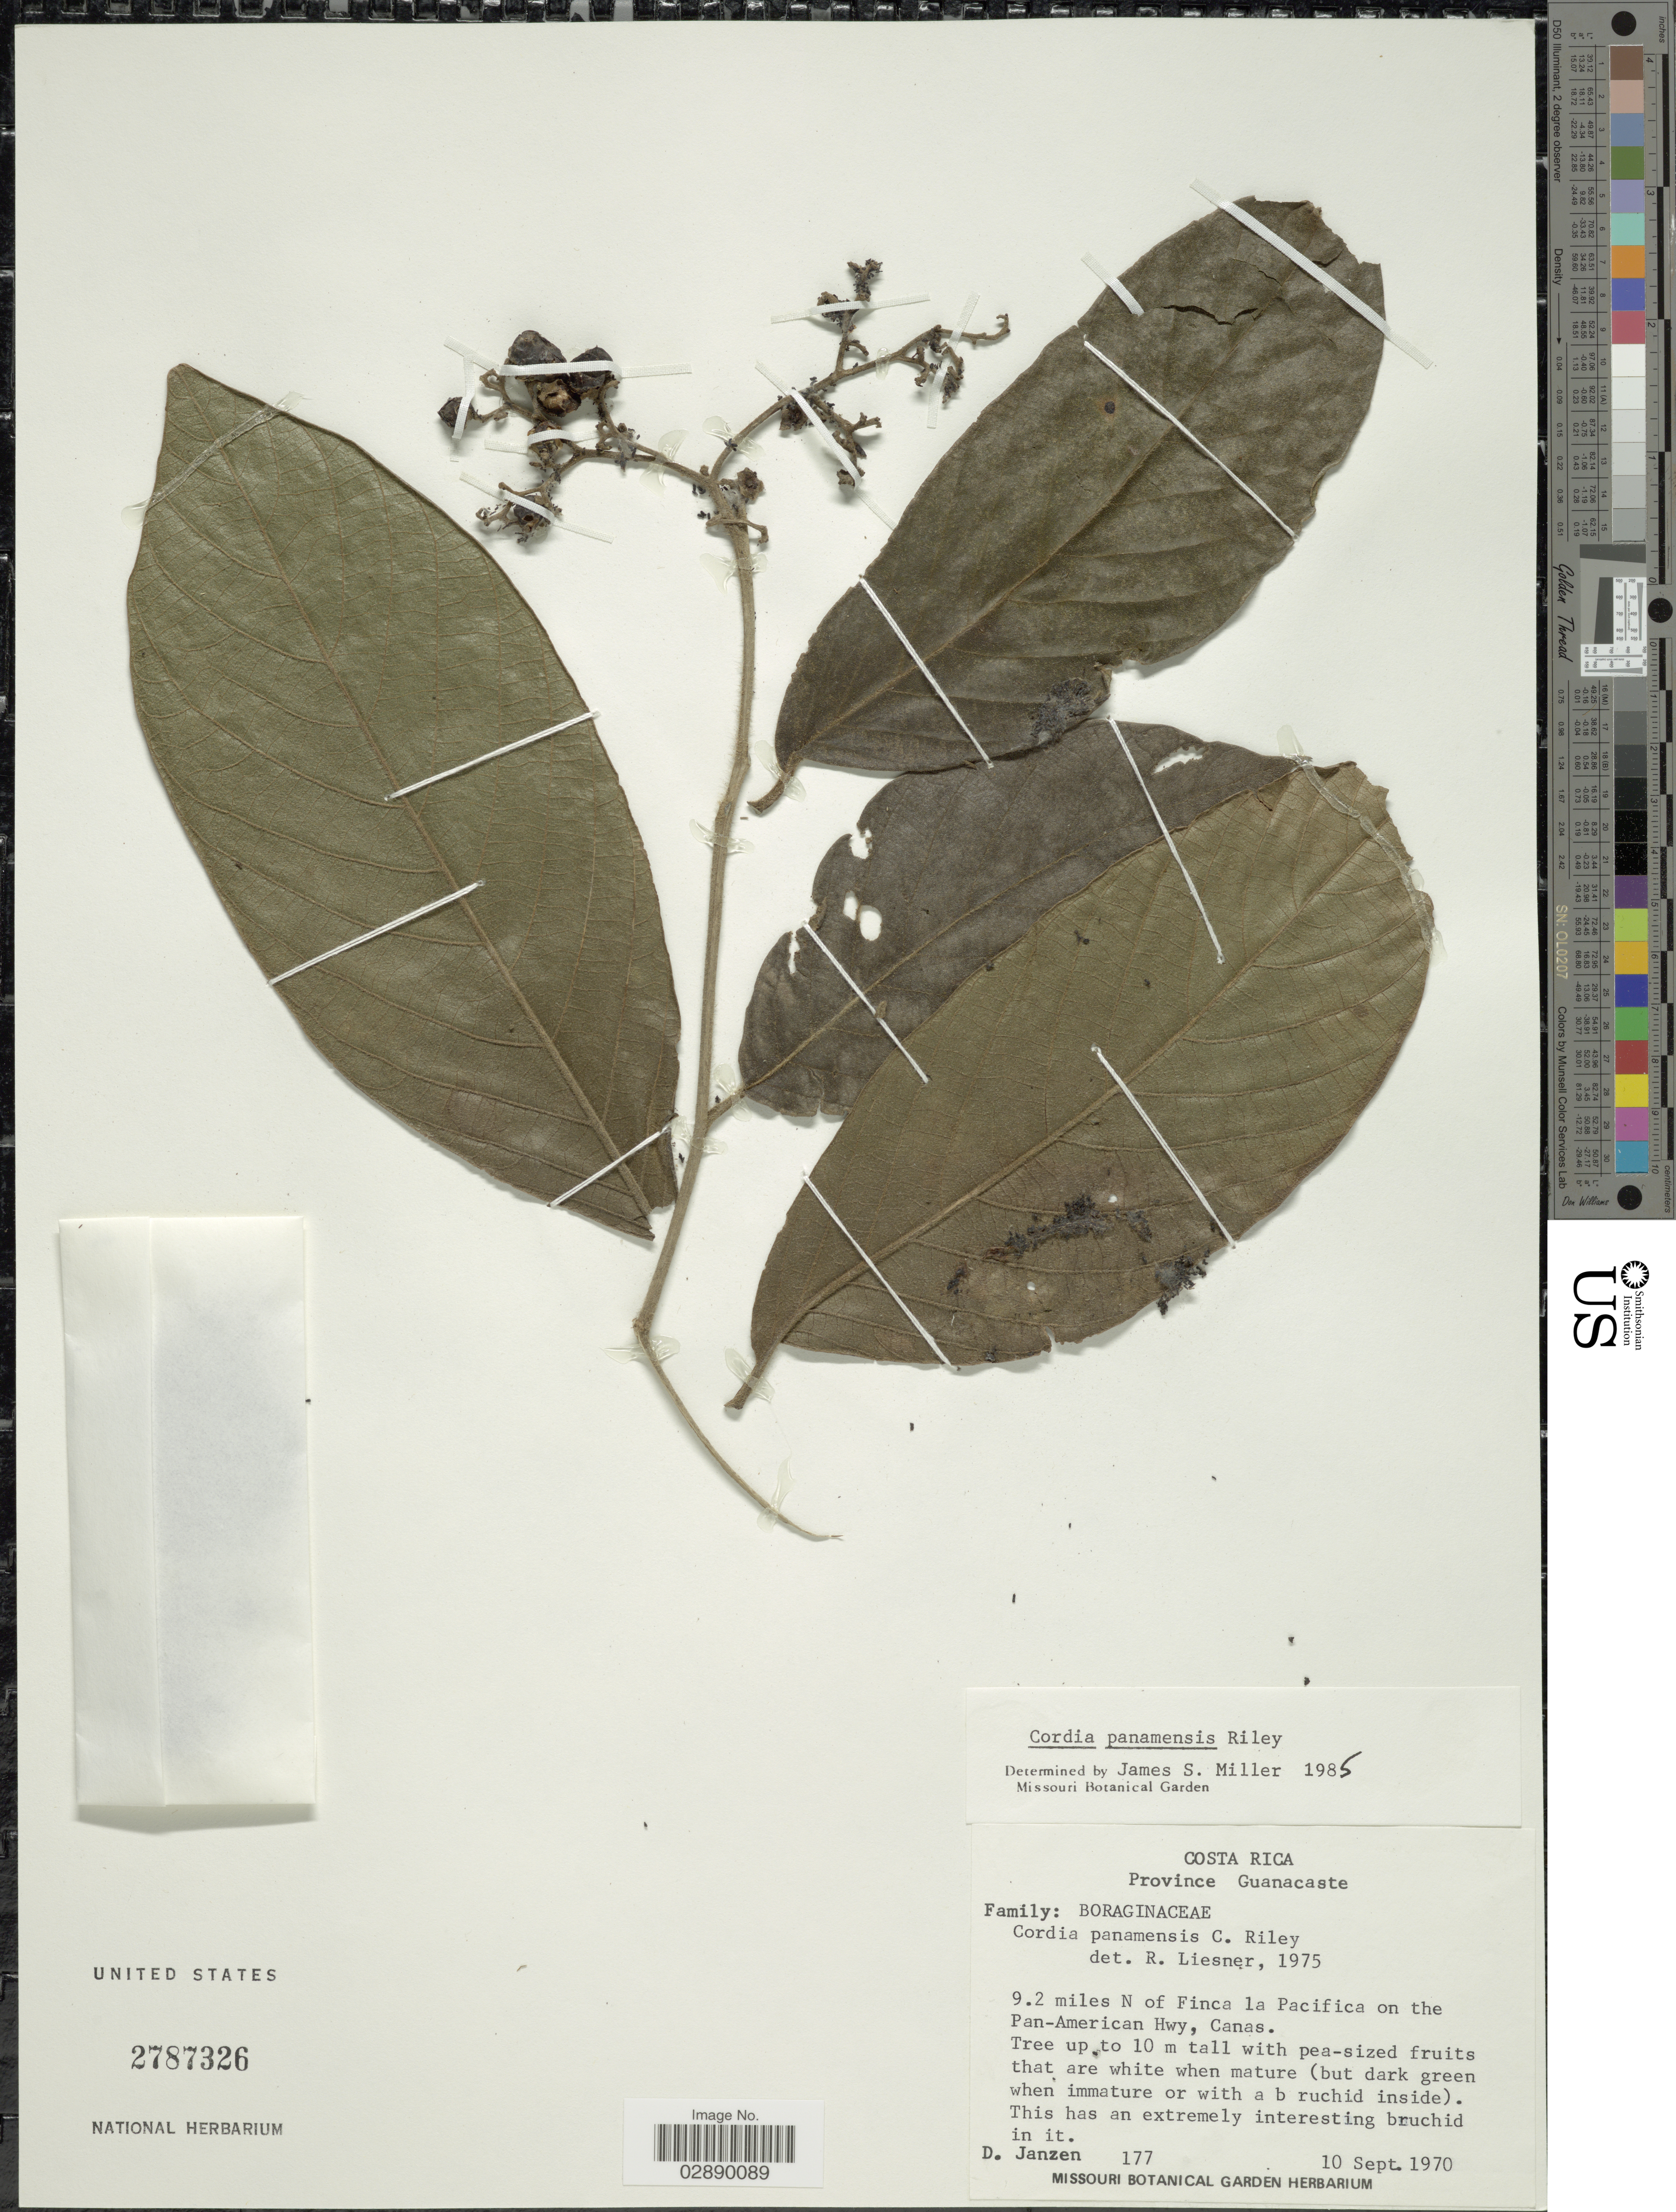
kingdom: Plantae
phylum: Tracheophyta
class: Magnoliopsida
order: Boraginales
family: Cordiaceae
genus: Cordia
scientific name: Cordia panamensis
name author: L. Riley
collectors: D. Janzen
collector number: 177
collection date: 1970-09-10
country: Costa Rica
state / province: Guanacaste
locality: Province Guanacaste. 9.2 miles N of Finca la Pacifica on the Pan-American Hwy, Canas.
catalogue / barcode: US 2787326